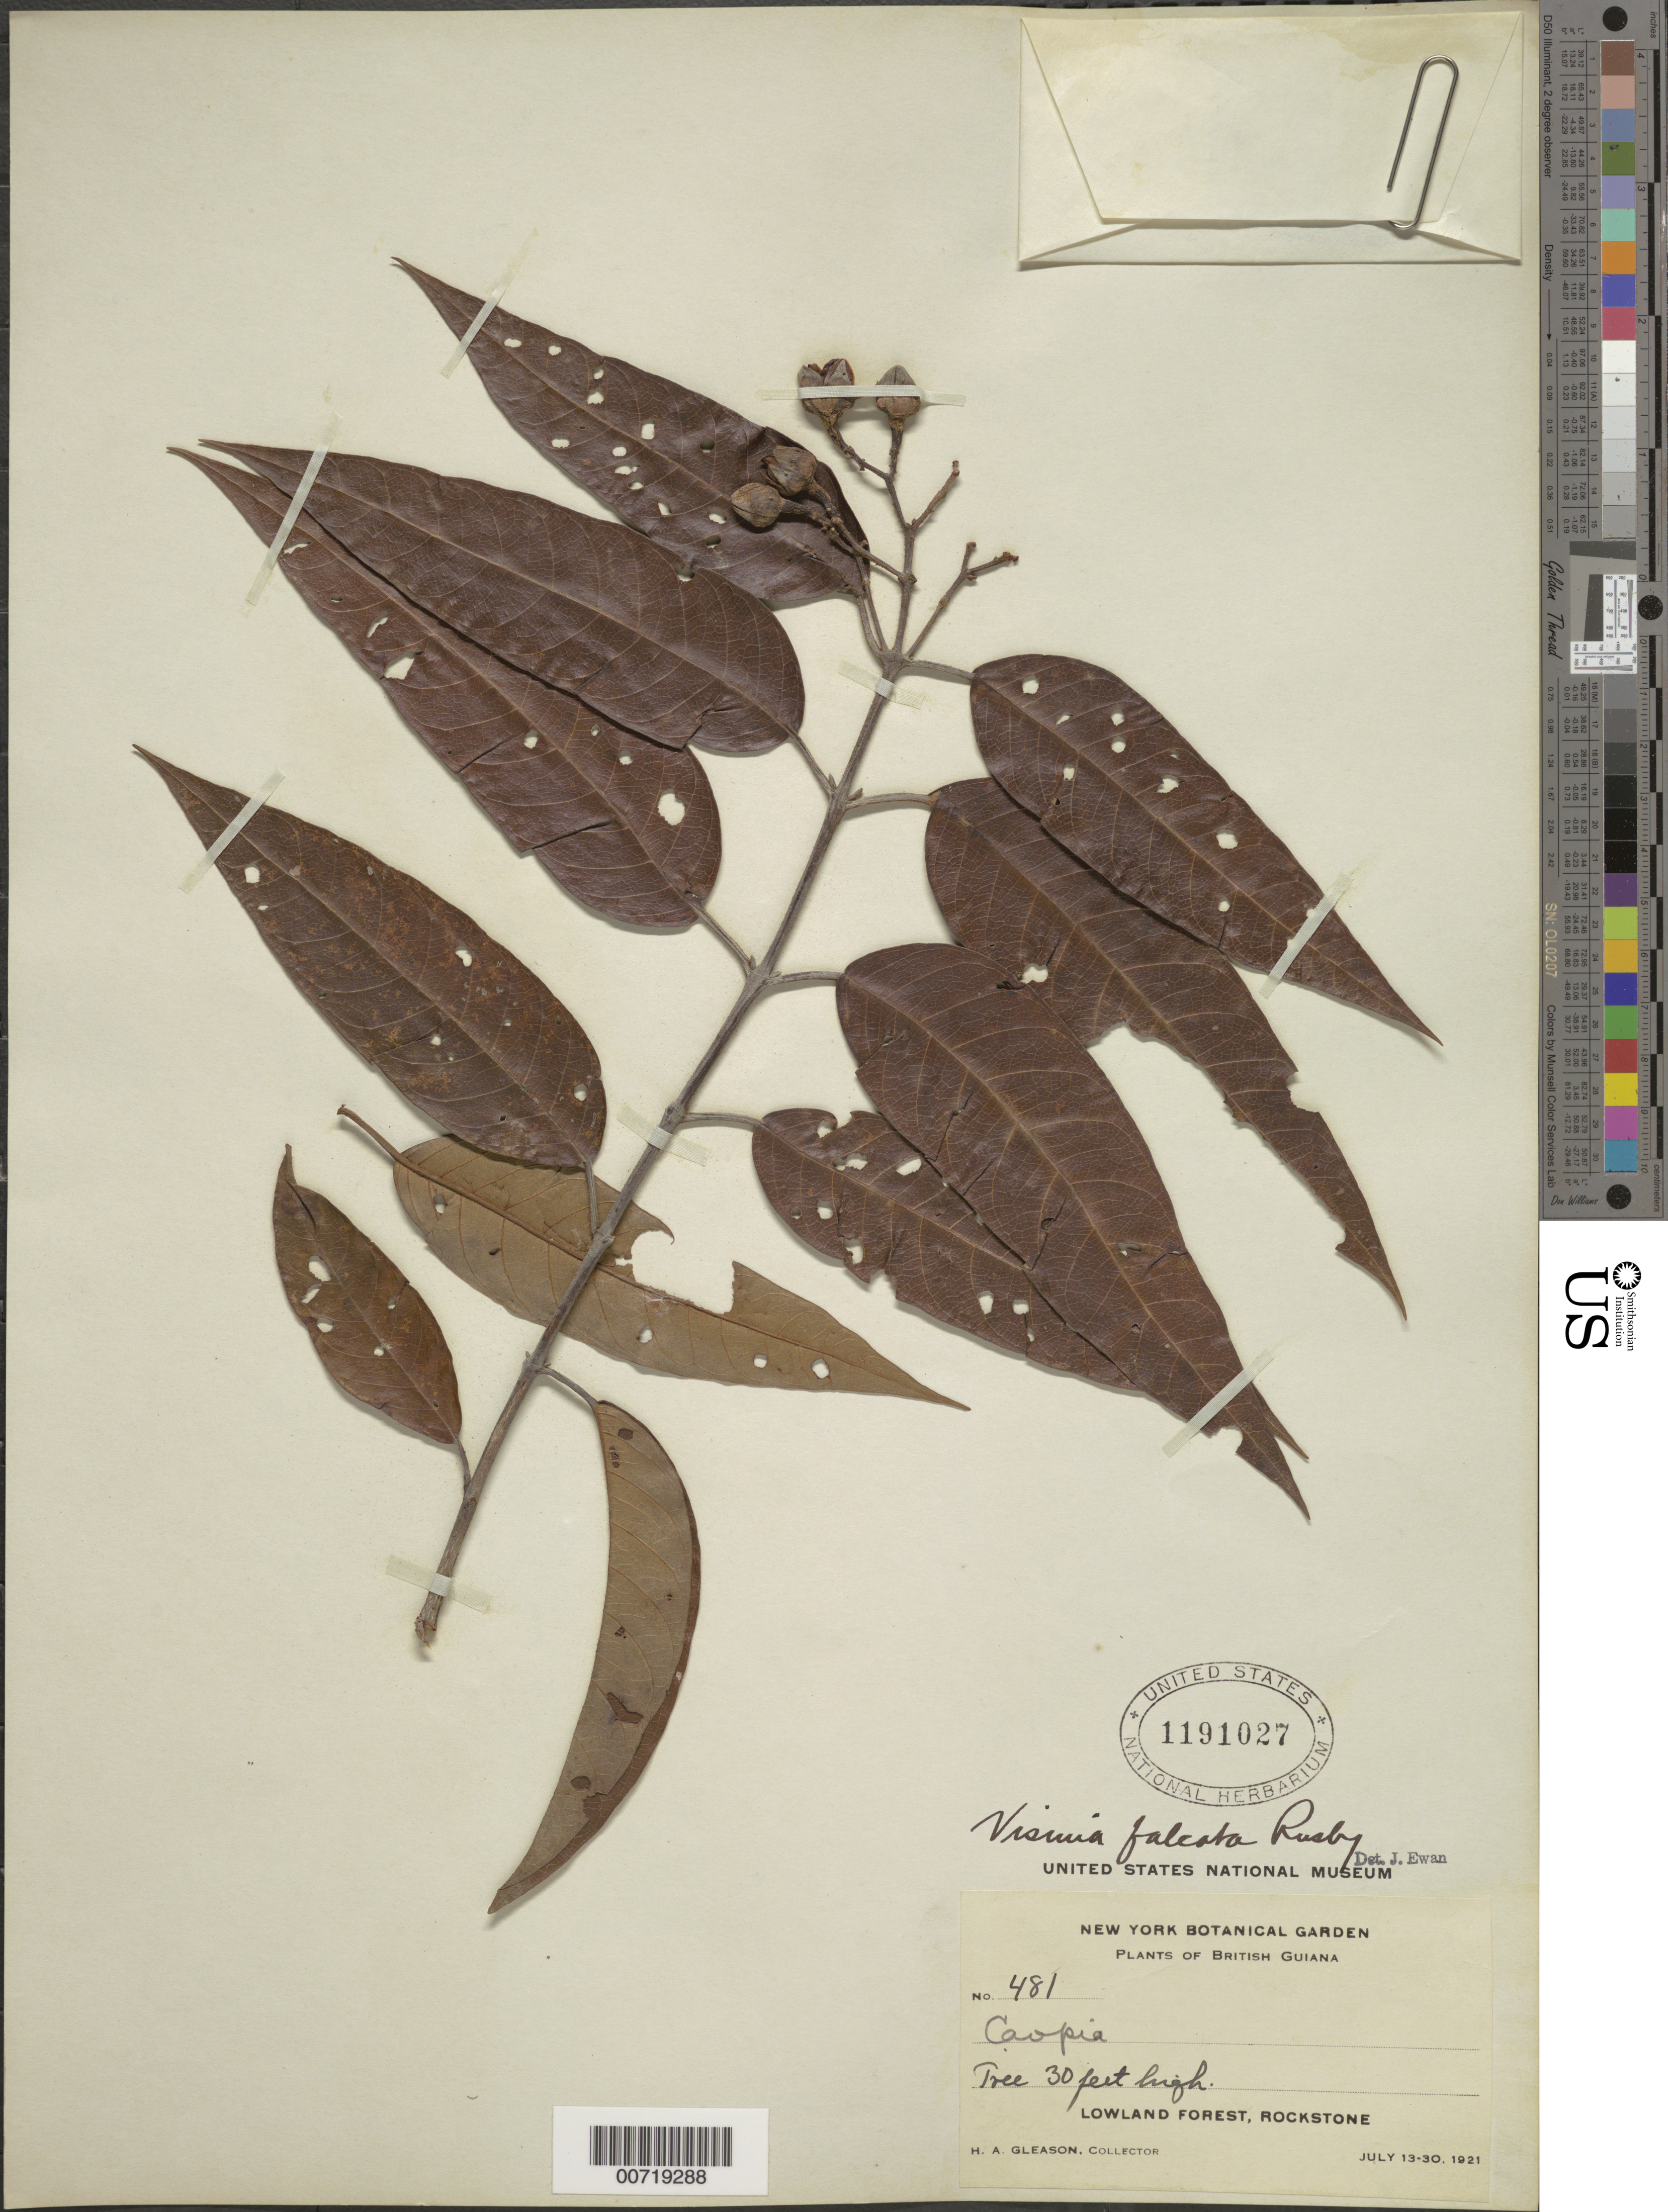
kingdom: Plantae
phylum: Tracheophyta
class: Magnoliopsida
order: Malpighiales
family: Hypericaceae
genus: Vismia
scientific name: Vismia falcata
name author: Rusby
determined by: Ewan, J. A.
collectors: H. A. Gleason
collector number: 481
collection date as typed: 13-Jul-21 to 30-Jul-21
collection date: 1921-07-13/1921-07-30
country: Guyana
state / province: U. Demerara-Berbice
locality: Rockstone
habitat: Lowland forest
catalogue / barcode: US 1191027